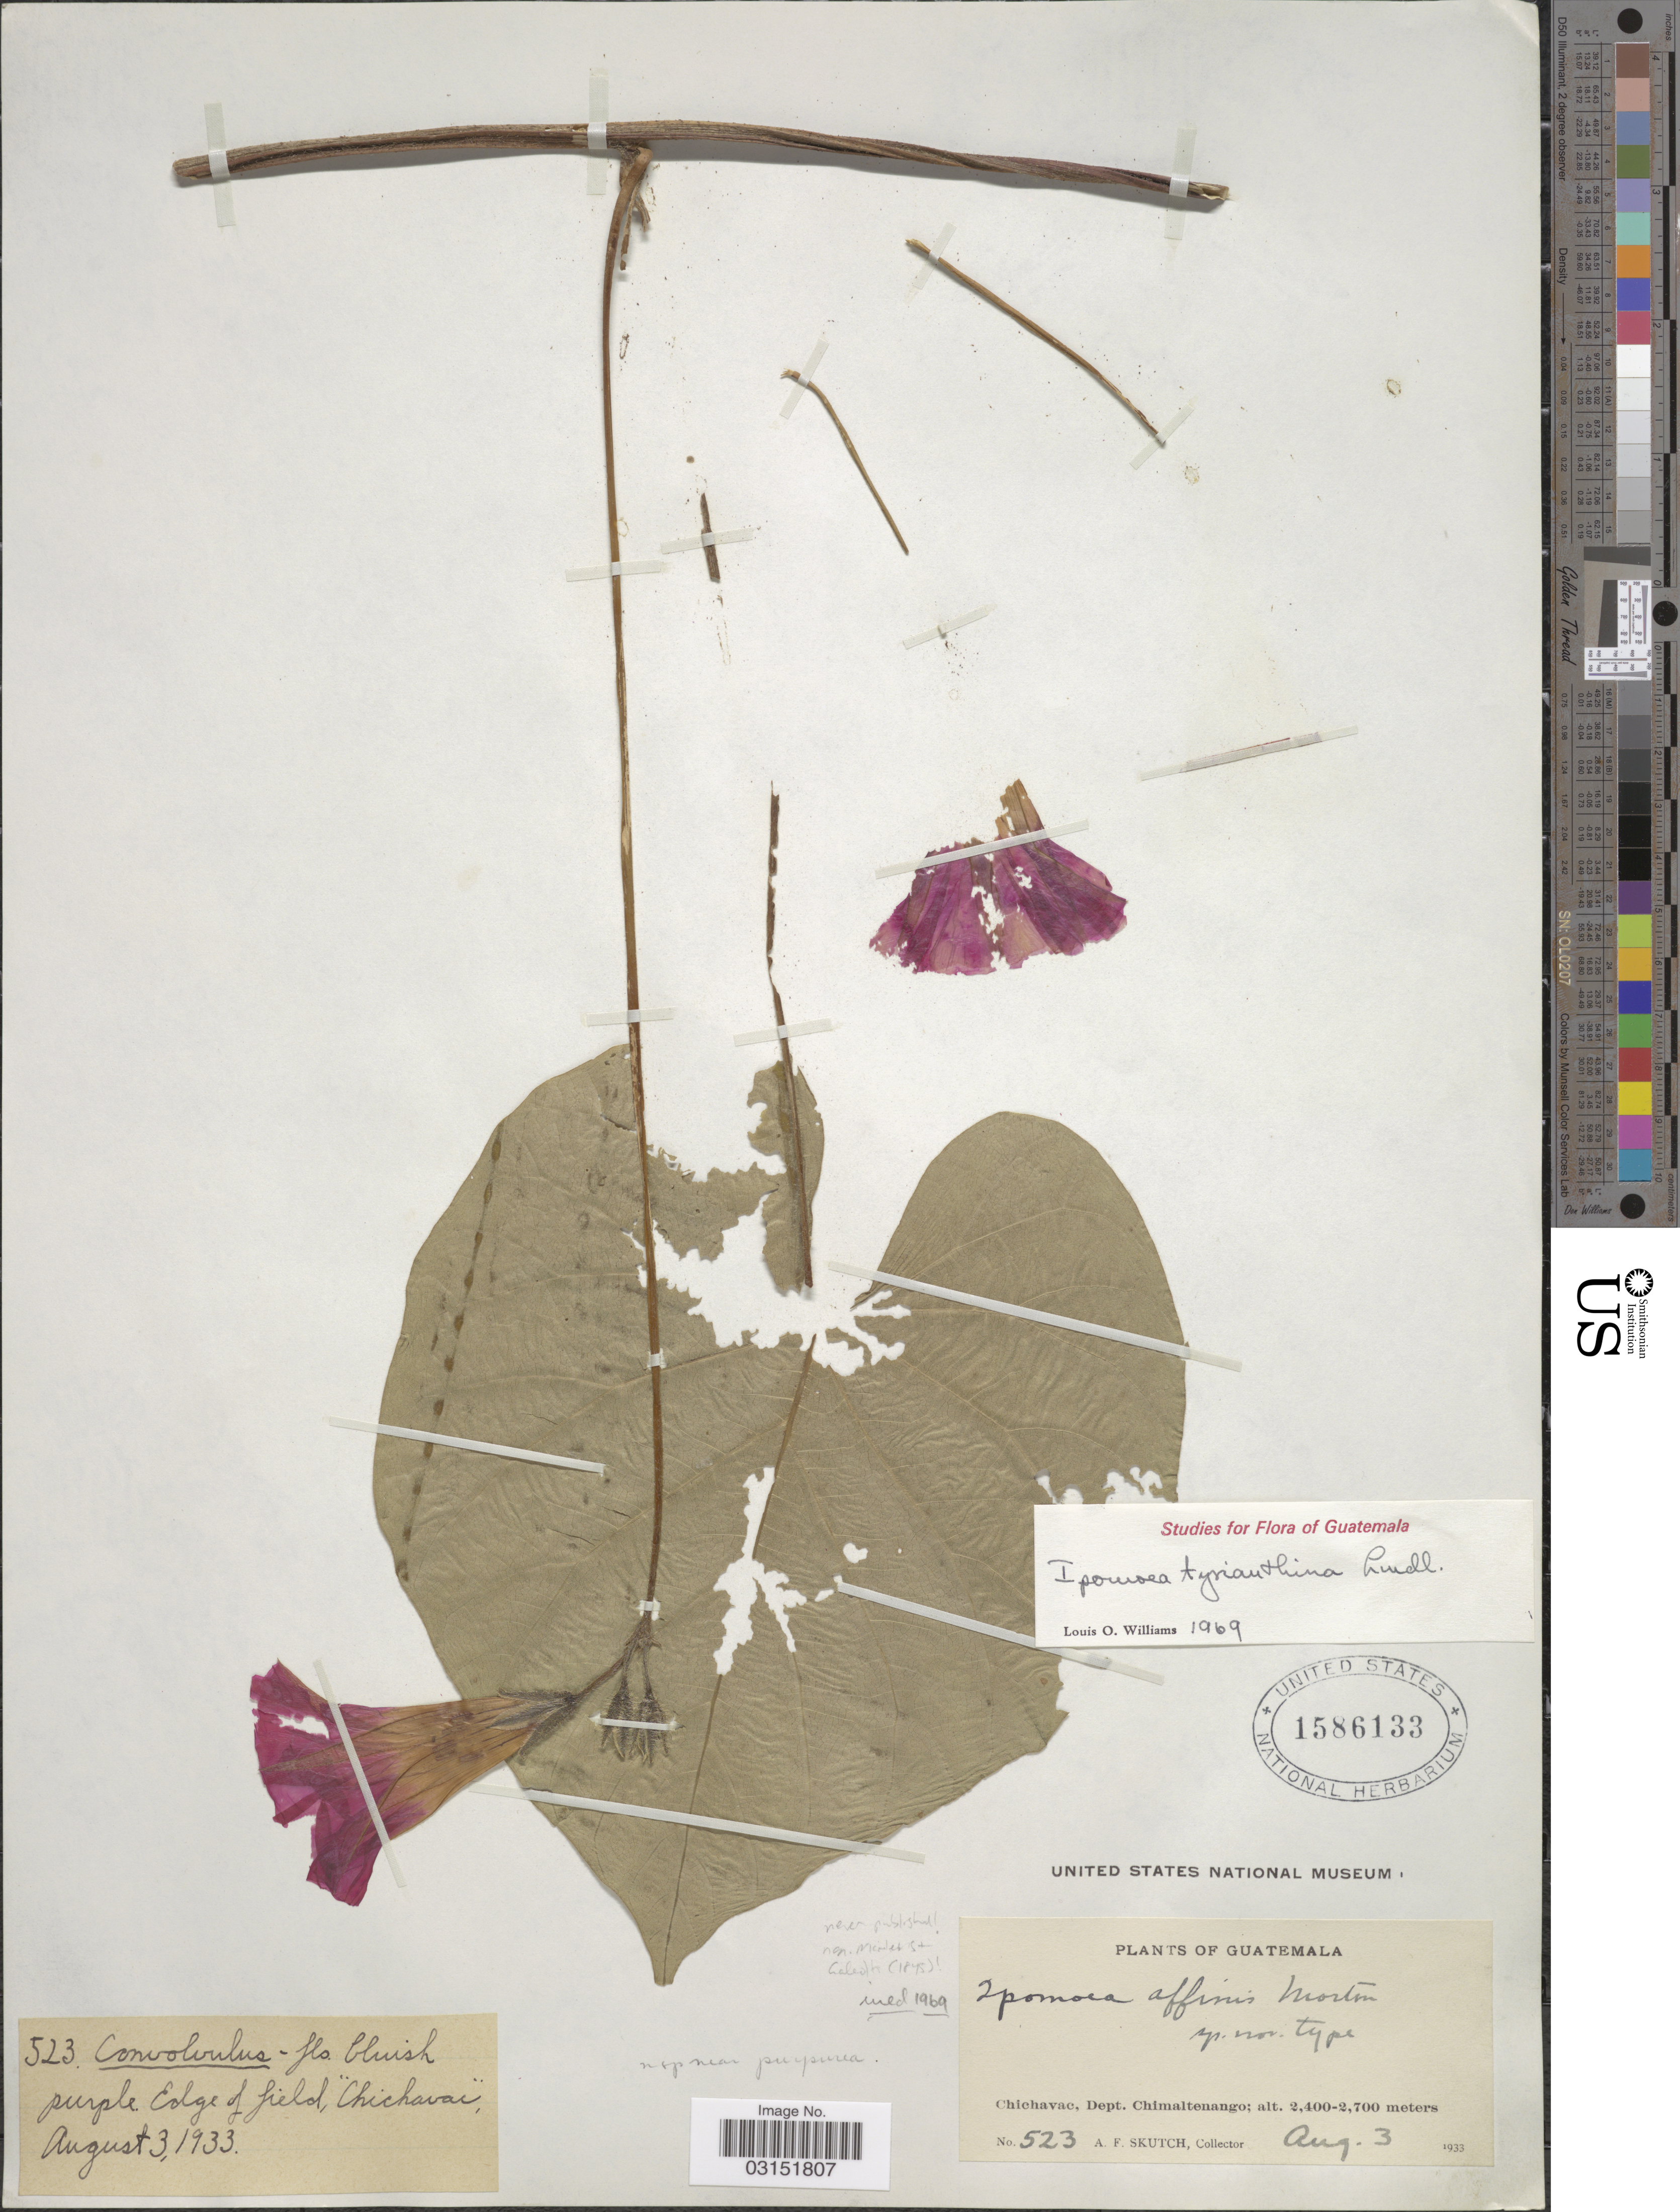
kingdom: Plantae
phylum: Tracheophyta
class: Magnoliopsida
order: Solanales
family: Convolvulaceae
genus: Ipomoea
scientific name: Ipomoea tyrianthina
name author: Lindl.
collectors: A. F. Skutch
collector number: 523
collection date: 1933-08-03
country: Guatemala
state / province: Chimaltenango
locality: Chichavac, Dept. Chimaltenango.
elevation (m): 2400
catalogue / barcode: US 1586133